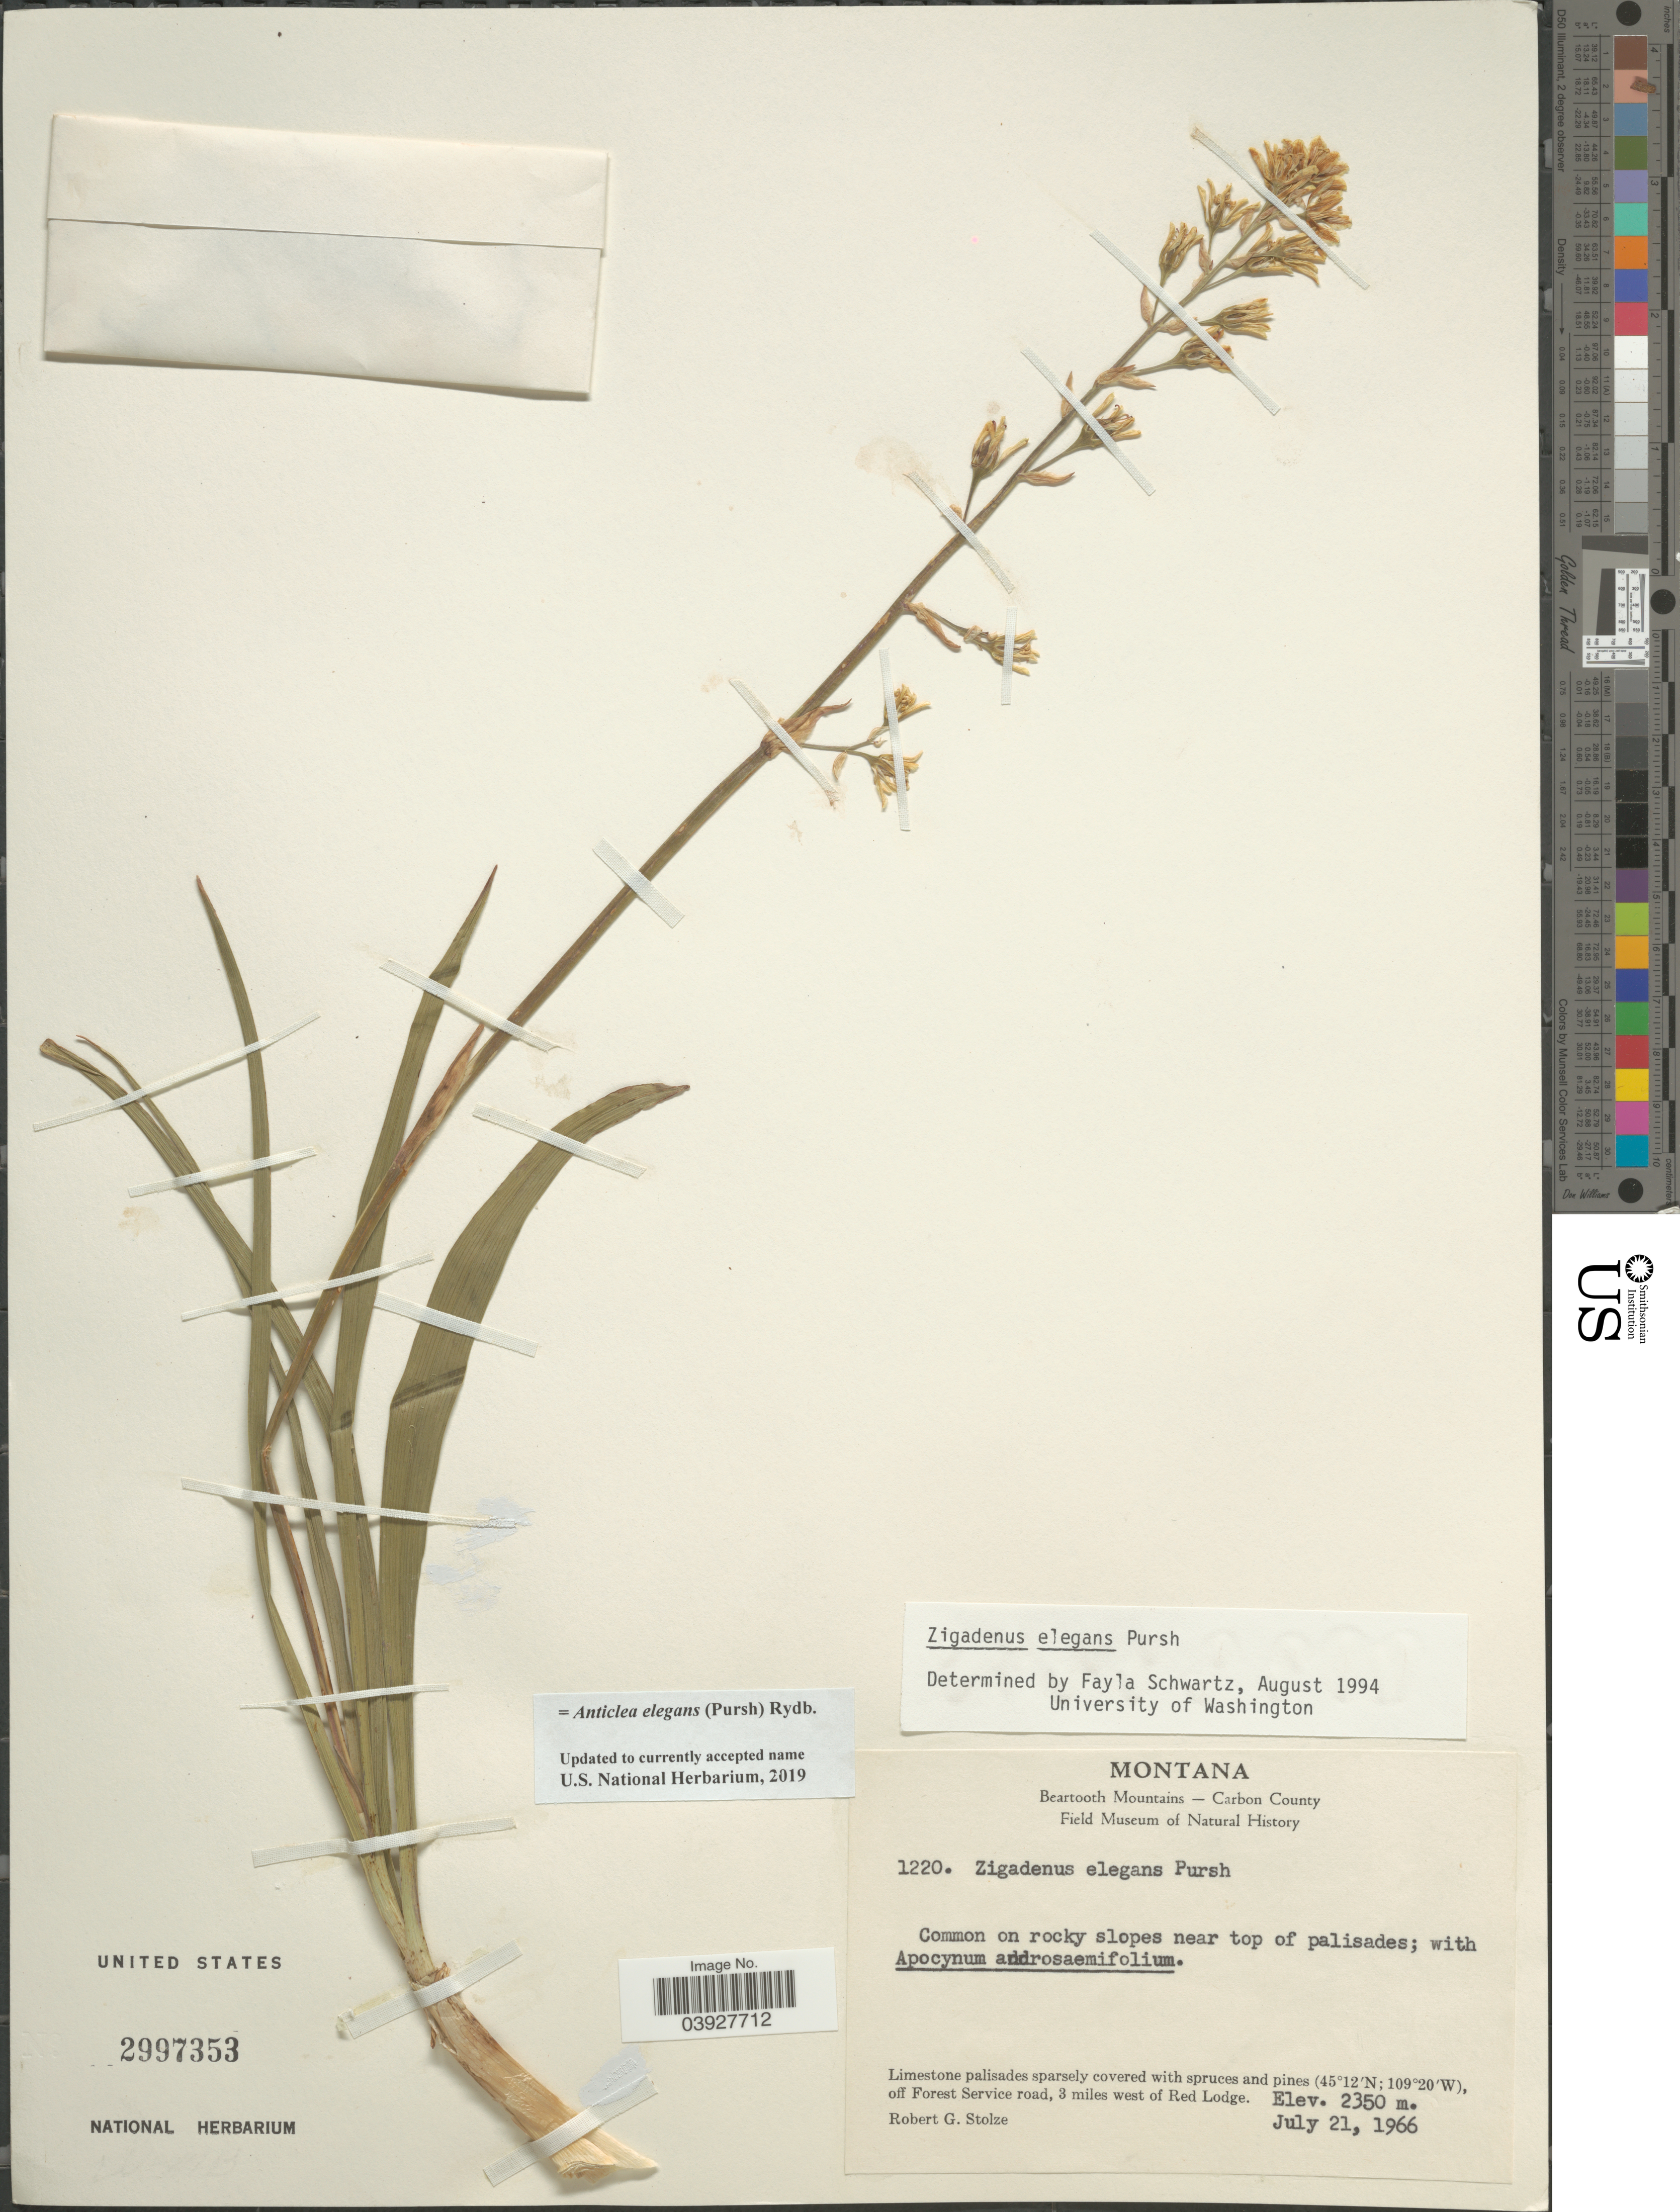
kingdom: Plantae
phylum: Tracheophyta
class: Liliopsida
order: Liliales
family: Melanthiaceae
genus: Anticlea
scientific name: Anticlea elegans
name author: (Pursh) Rydb.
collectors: R. G. Stolze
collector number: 1220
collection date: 1966-07-21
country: United States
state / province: Montana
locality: Beartooth Mountains - Carbon County. Off Forest Service road, 3 miles west of Red Lodge.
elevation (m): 2350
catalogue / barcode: US 2997353